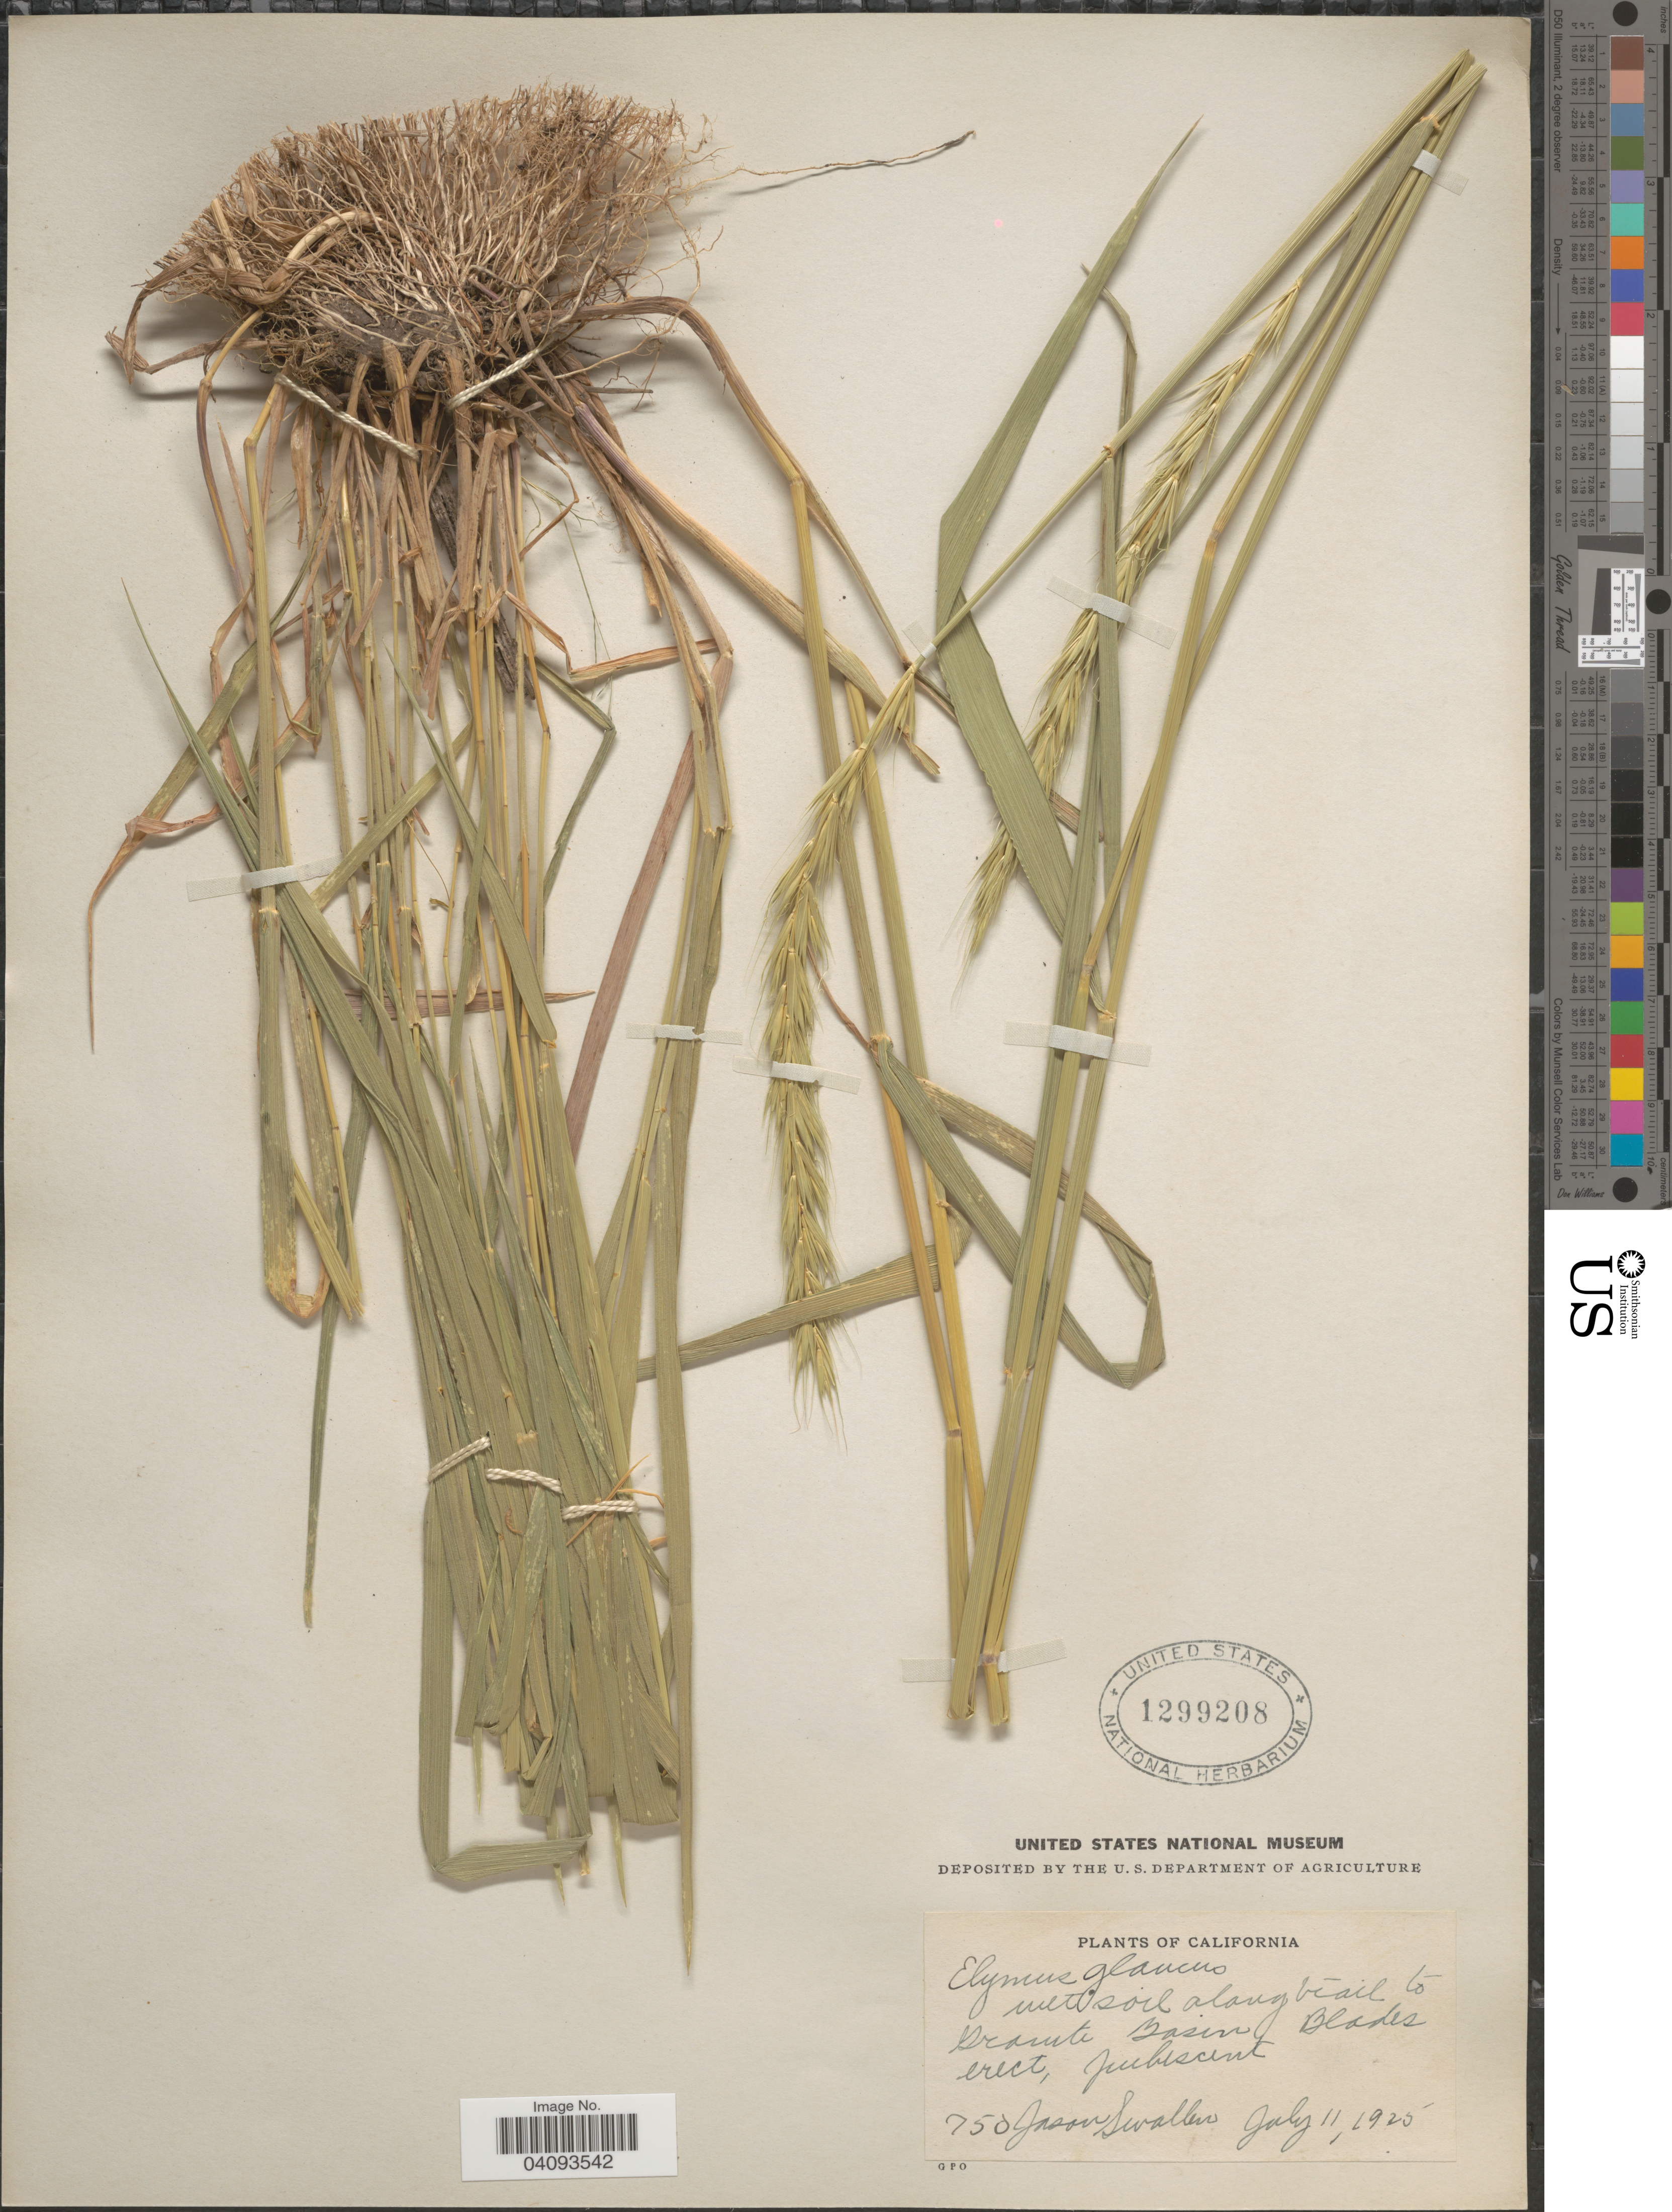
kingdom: Plantae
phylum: Tracheophyta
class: Liliopsida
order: Poales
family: Poaceae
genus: Elymus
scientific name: Elymus glaucus subsp. jepsonii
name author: (Burtt Davy) Gould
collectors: J. R. Swallen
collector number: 750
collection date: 1925-07-11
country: United States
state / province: California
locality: Wet soil along trail to Granite Basin.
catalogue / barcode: US 1299208